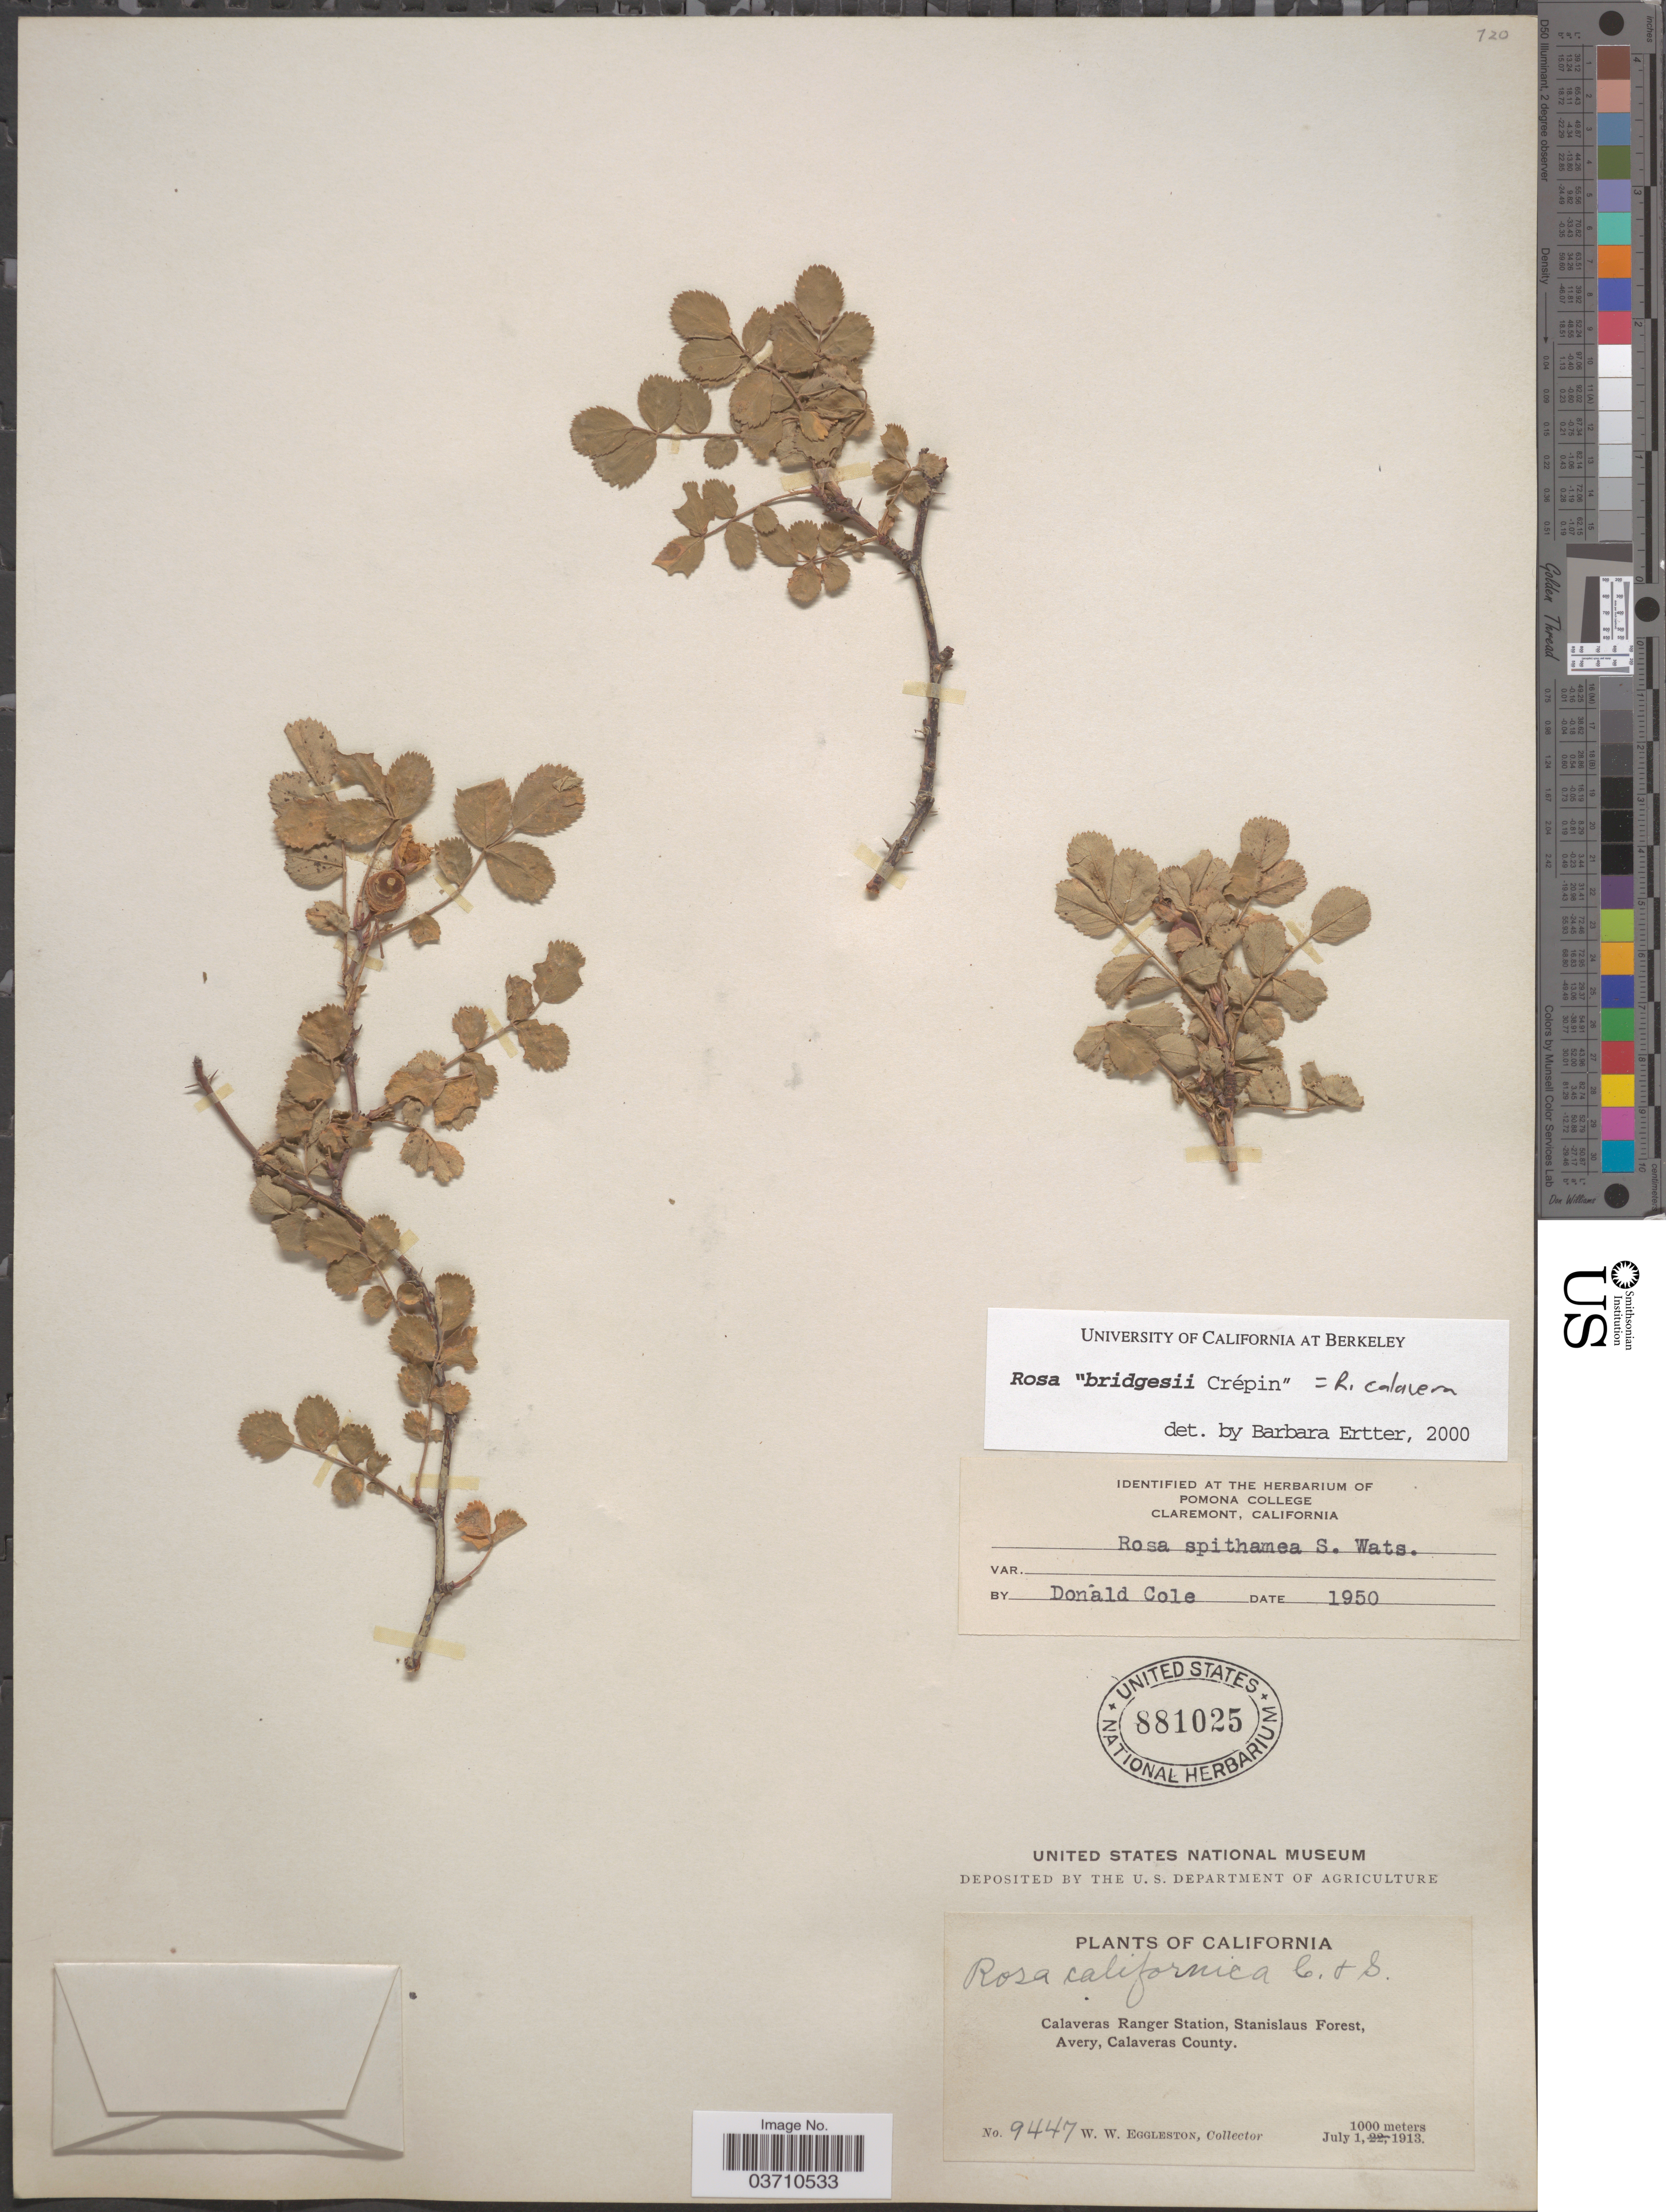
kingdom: Plantae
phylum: Tracheophyta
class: Magnoliopsida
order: Rosales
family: Rosaceae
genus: Rosa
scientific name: Rosa bridgesii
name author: Crép. ex Rydb.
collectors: W. W. Eggleston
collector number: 9447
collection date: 1913-07-01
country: United States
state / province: California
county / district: Calaveras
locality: Calaveras Ranger Station, Stanislaus Forest, Avery, Calaveras County.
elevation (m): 1000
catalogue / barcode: US 881025